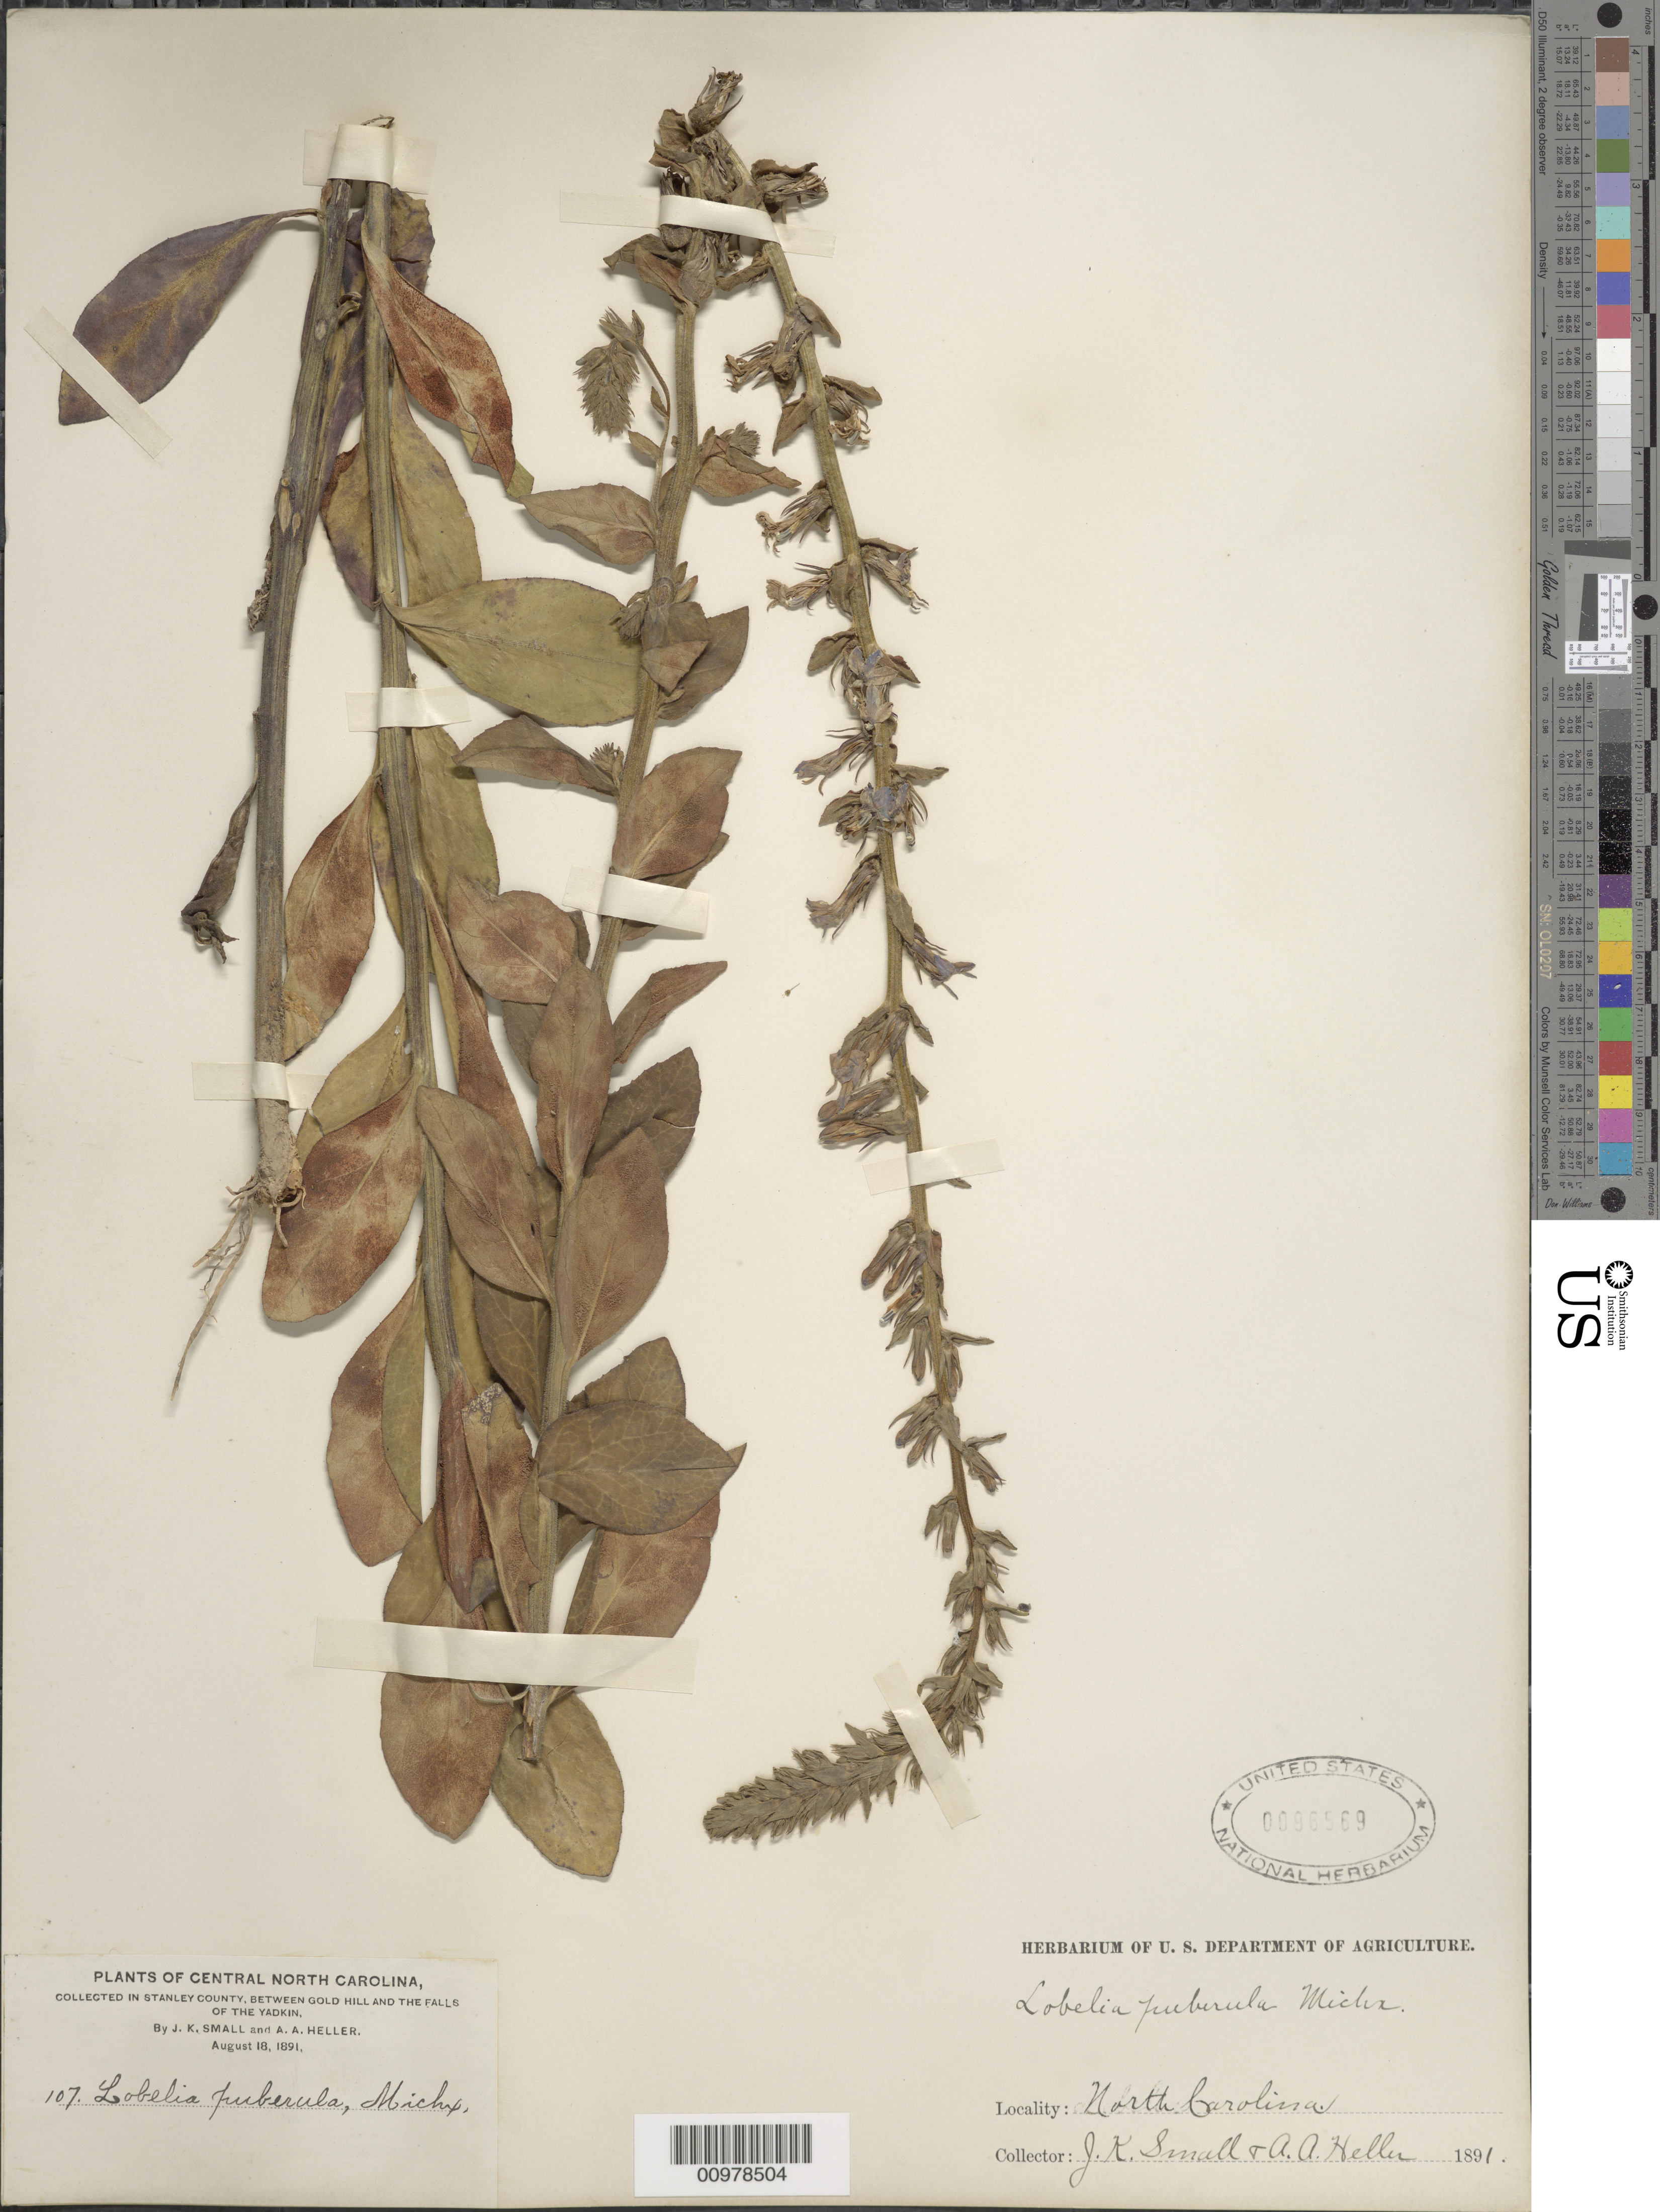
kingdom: Plantae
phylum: Tracheophyta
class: Magnoliopsida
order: Asterales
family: Campanulaceae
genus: Lobelia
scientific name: Lobelia puberula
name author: Michx.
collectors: J. K. Small & A. A. Heller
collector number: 107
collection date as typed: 18 Aug 1891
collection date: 1891-08-18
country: United States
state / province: North Carolina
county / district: Stanley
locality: Between Gold Hill and the Falls of the Yadkin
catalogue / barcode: US 96569